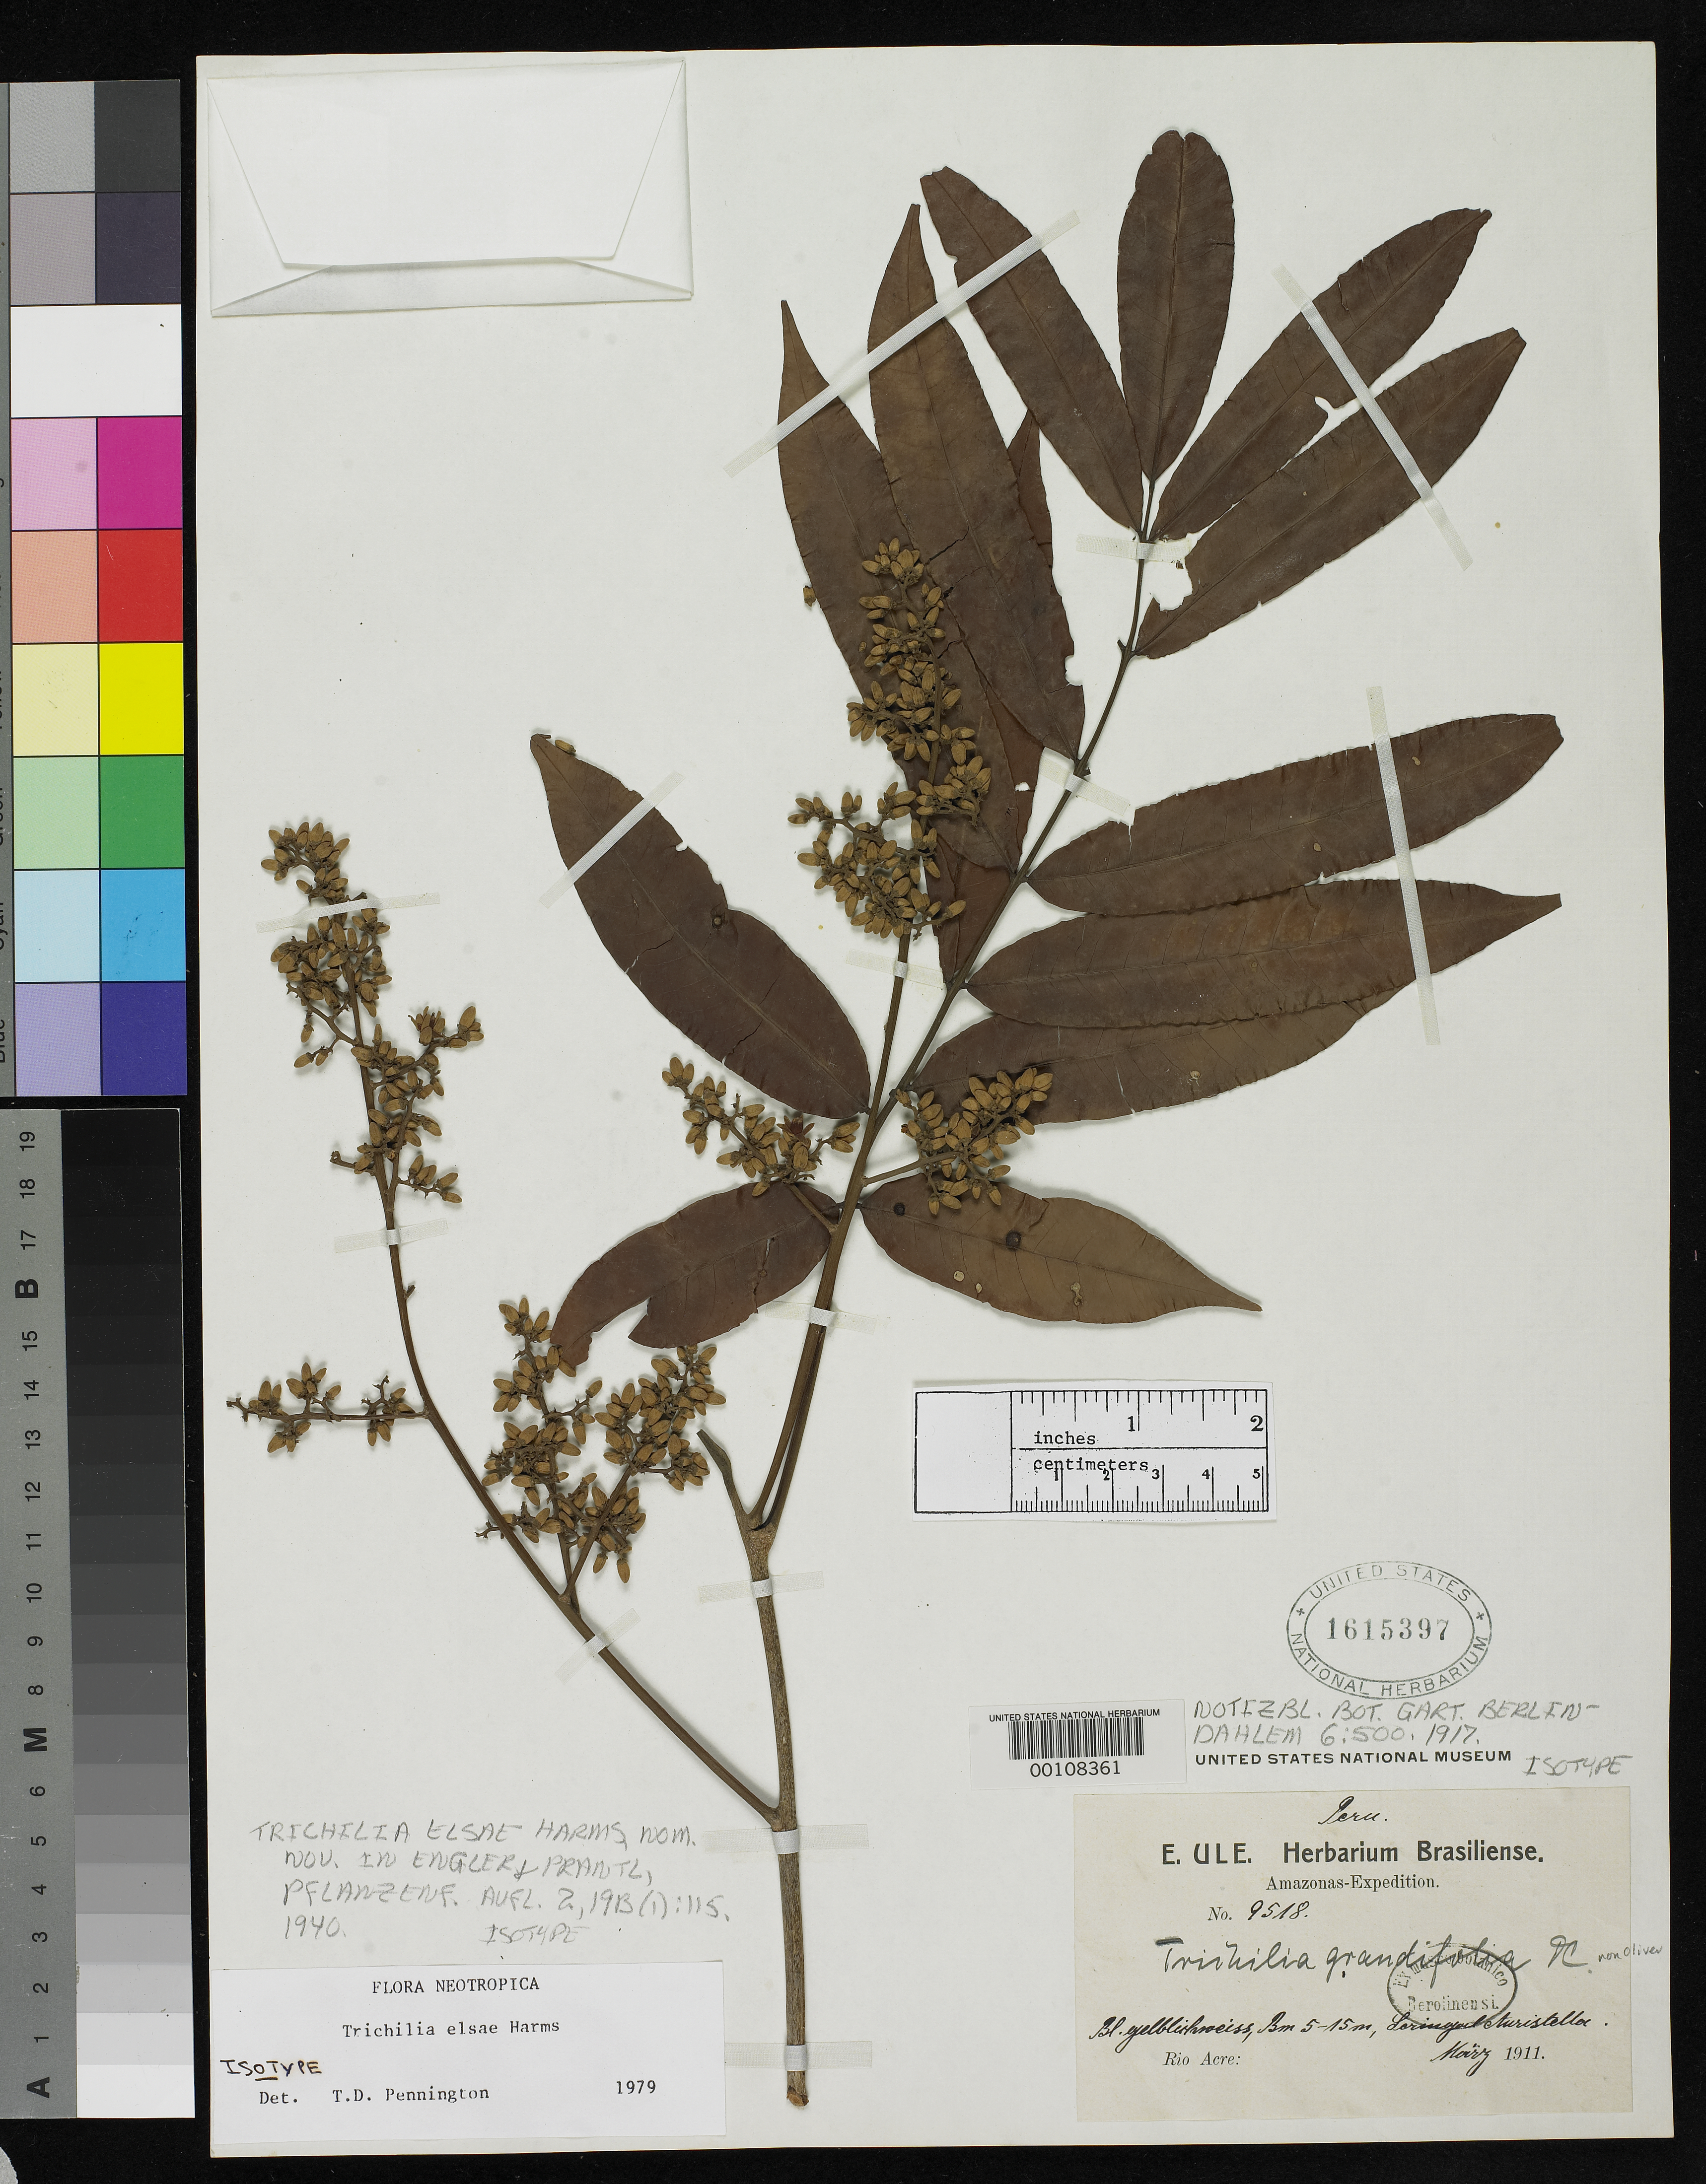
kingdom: Plantae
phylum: Tracheophyta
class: Magnoliopsida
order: Sapindales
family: Meliaceae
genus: Trichilia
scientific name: Trichilia elsae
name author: Harms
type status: Isotype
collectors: E. H. Ule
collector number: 9518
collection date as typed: Mar 1911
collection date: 1911-03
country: Peru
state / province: Amazonas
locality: Río Acre, Alto Acre, Seringal Auristella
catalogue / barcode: US 1615397-2